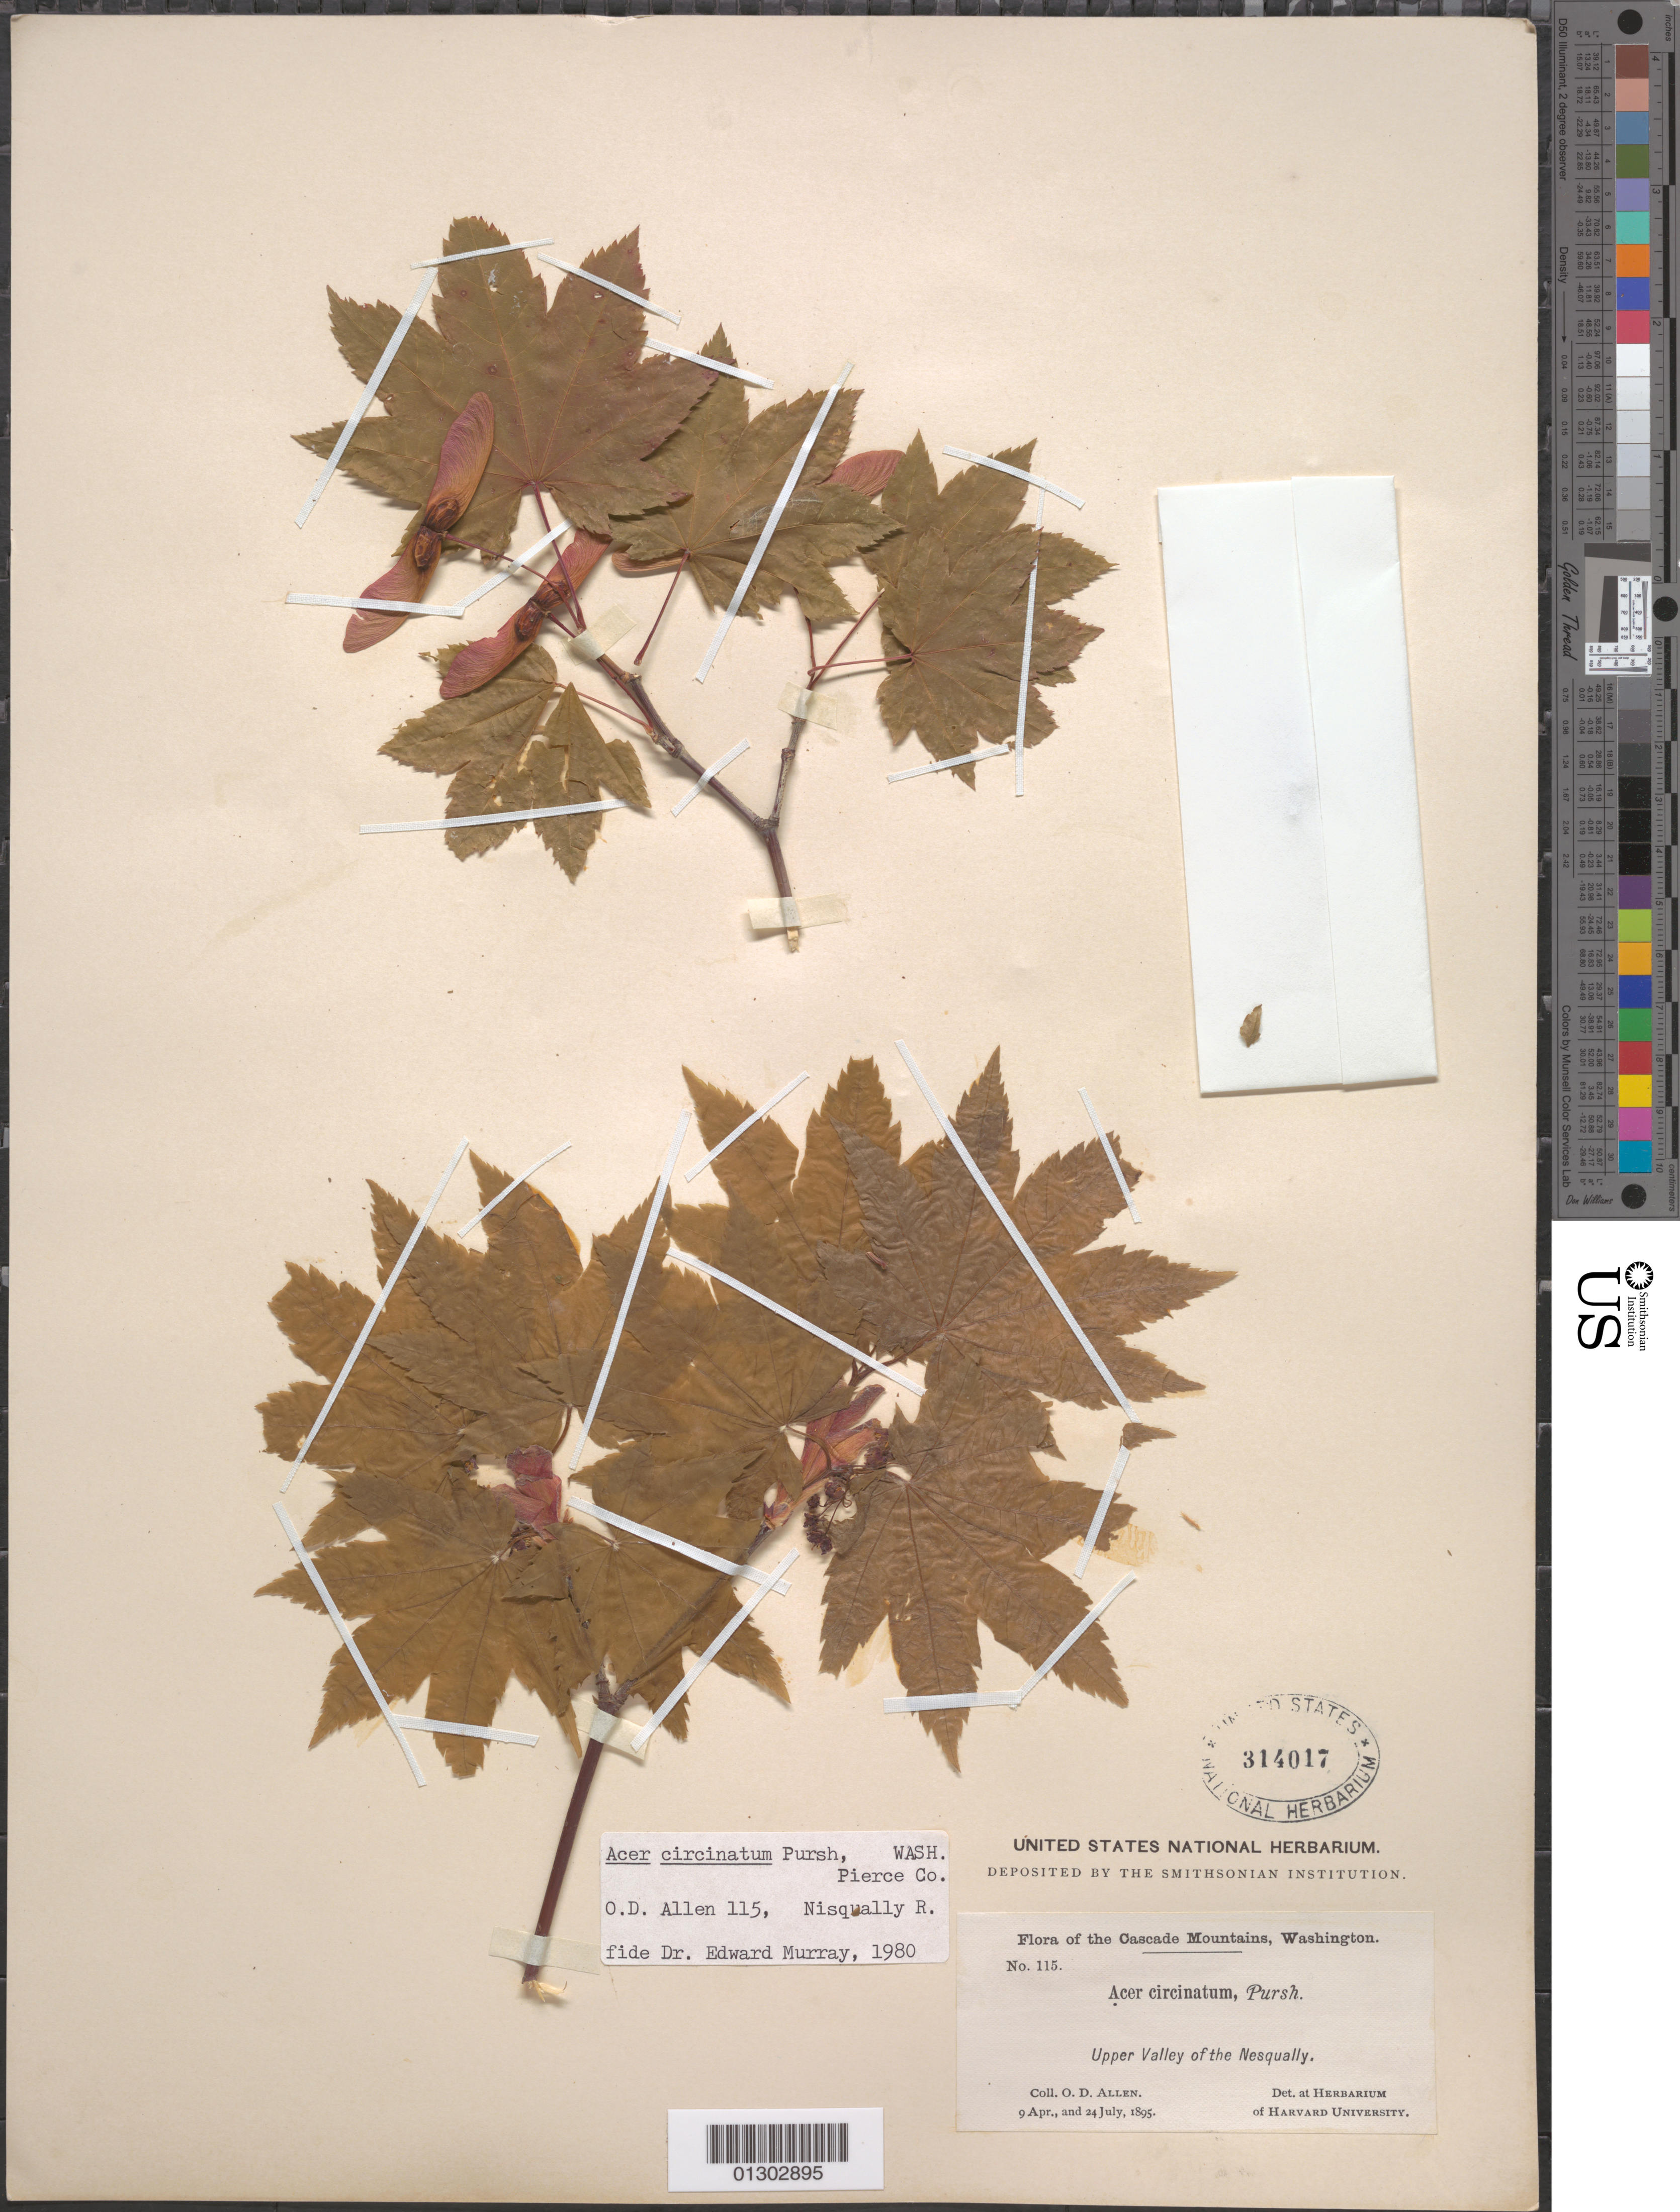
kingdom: Plantae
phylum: Tracheophyta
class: Magnoliopsida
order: Sapindales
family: Sapindaceae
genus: Acer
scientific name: Acer circinatum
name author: Pursh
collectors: O. D. Allen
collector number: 115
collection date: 1895-04-09/1895-07-24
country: United States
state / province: Washington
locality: Cascade Mountains, upper valley of the Nesqually [Nisqually],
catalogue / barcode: US 314017